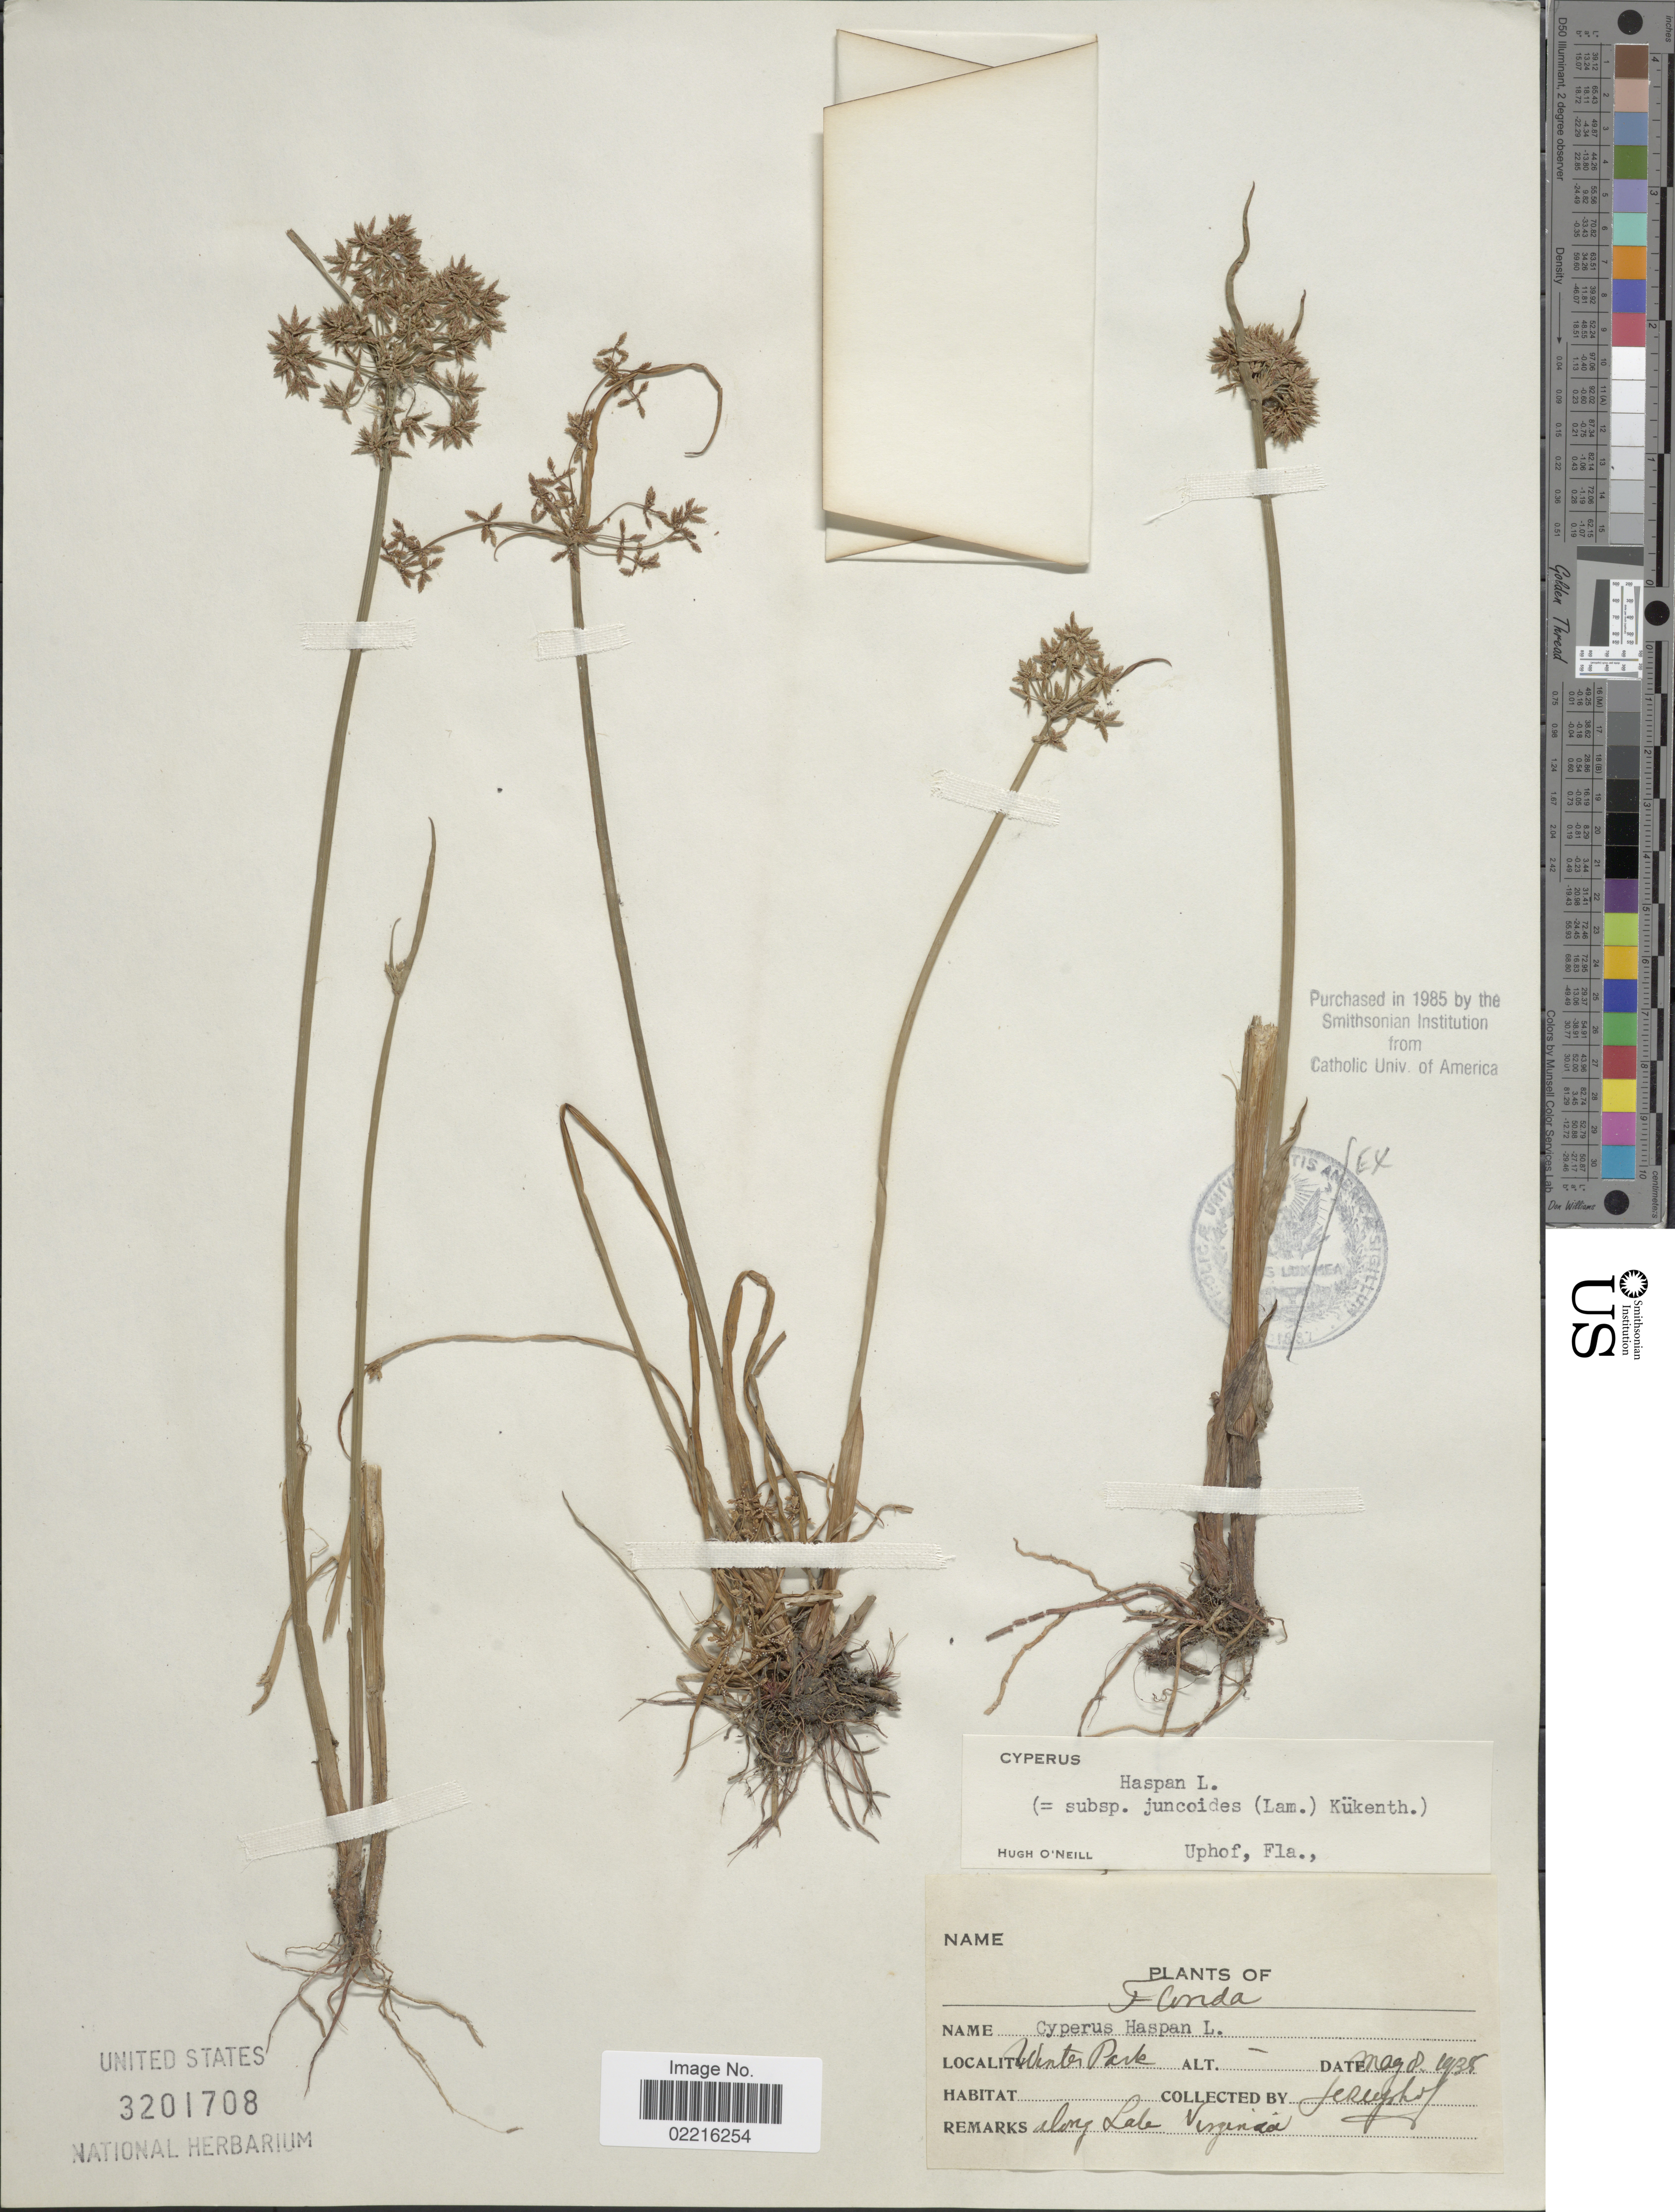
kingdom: Plantae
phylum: Tracheophyta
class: Liliopsida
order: Poales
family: Cyperaceae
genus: Cyperus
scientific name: Cyperus haspan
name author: L.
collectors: J. C. T. Uphof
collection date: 1938-05-08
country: United States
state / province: Florida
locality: Winter Park, along Lake Virginia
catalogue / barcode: US 3201708